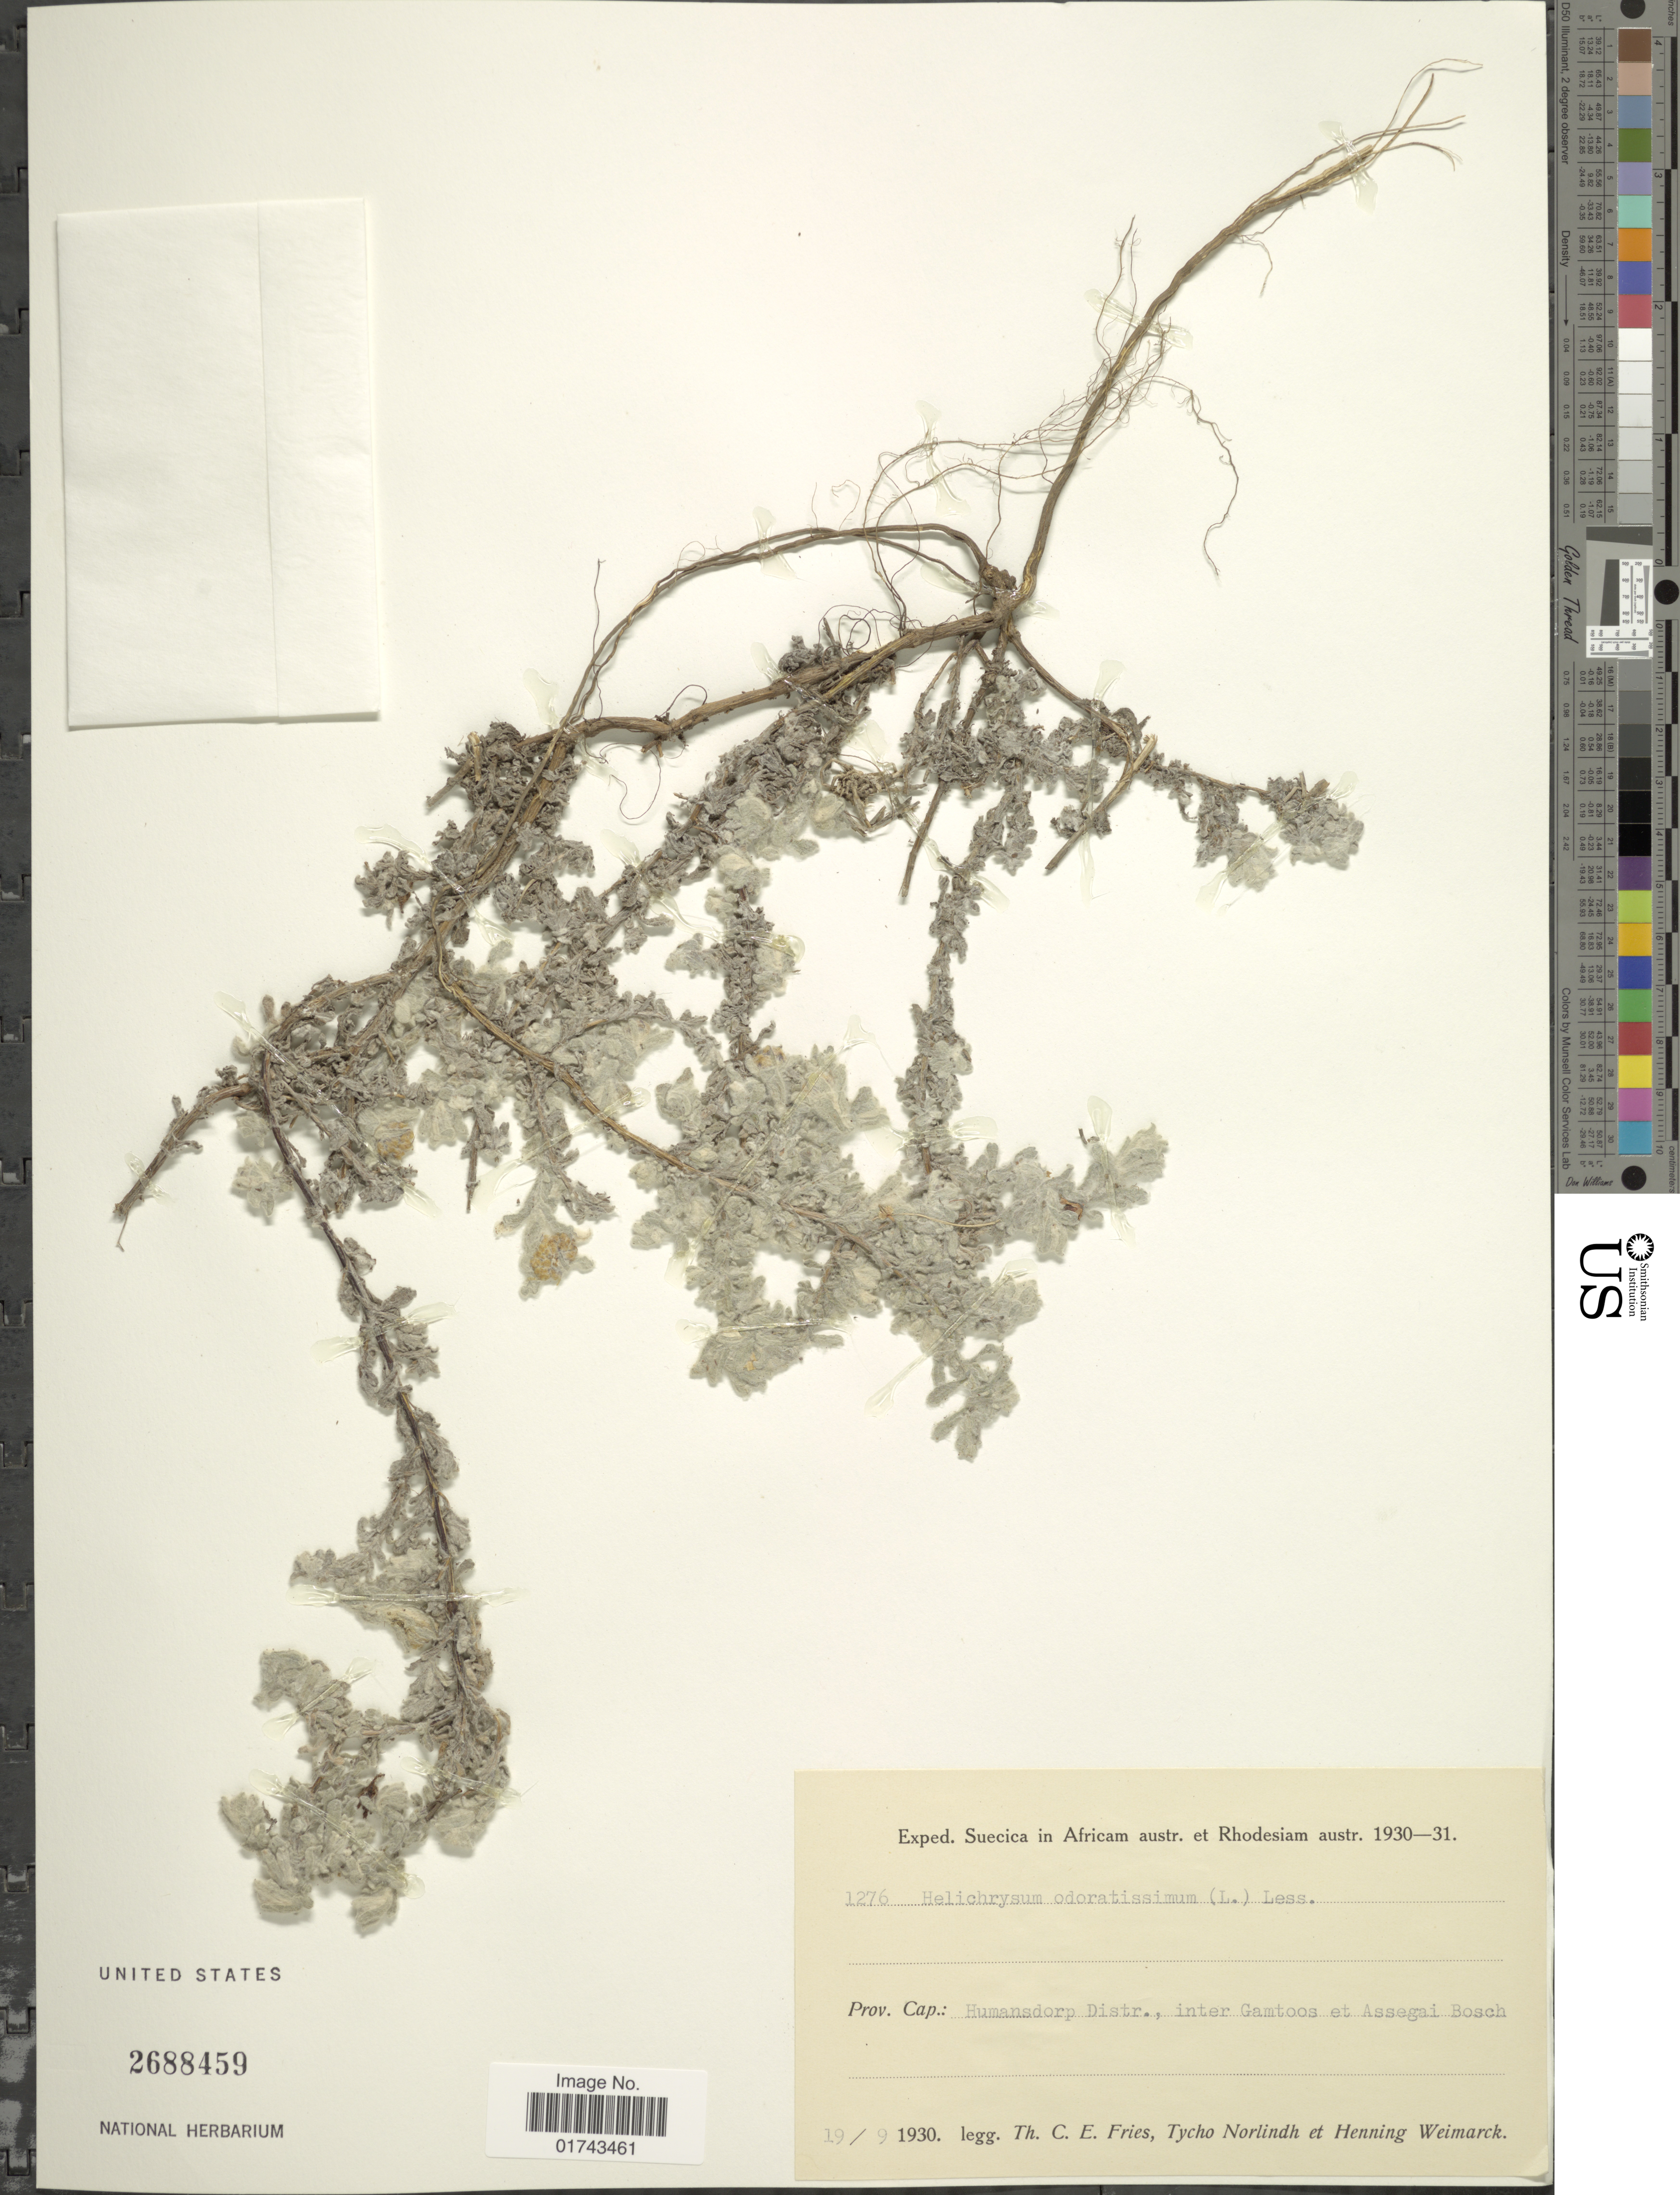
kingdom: Plantae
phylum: Tracheophyta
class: Magnoliopsida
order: Asterales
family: Asteraceae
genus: Helichrysum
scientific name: Helichrysum odoratissimum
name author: (L.) Sweet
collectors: T. C. E. Fries, N. T. Norlindh & A. H. Weimarck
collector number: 1276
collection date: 1930-09-19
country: South Africa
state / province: Eastern Cape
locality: Prov. Cap.: Humansdorp Distr. inter Gamrtoos et Assegai Bosch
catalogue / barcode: US 2688459